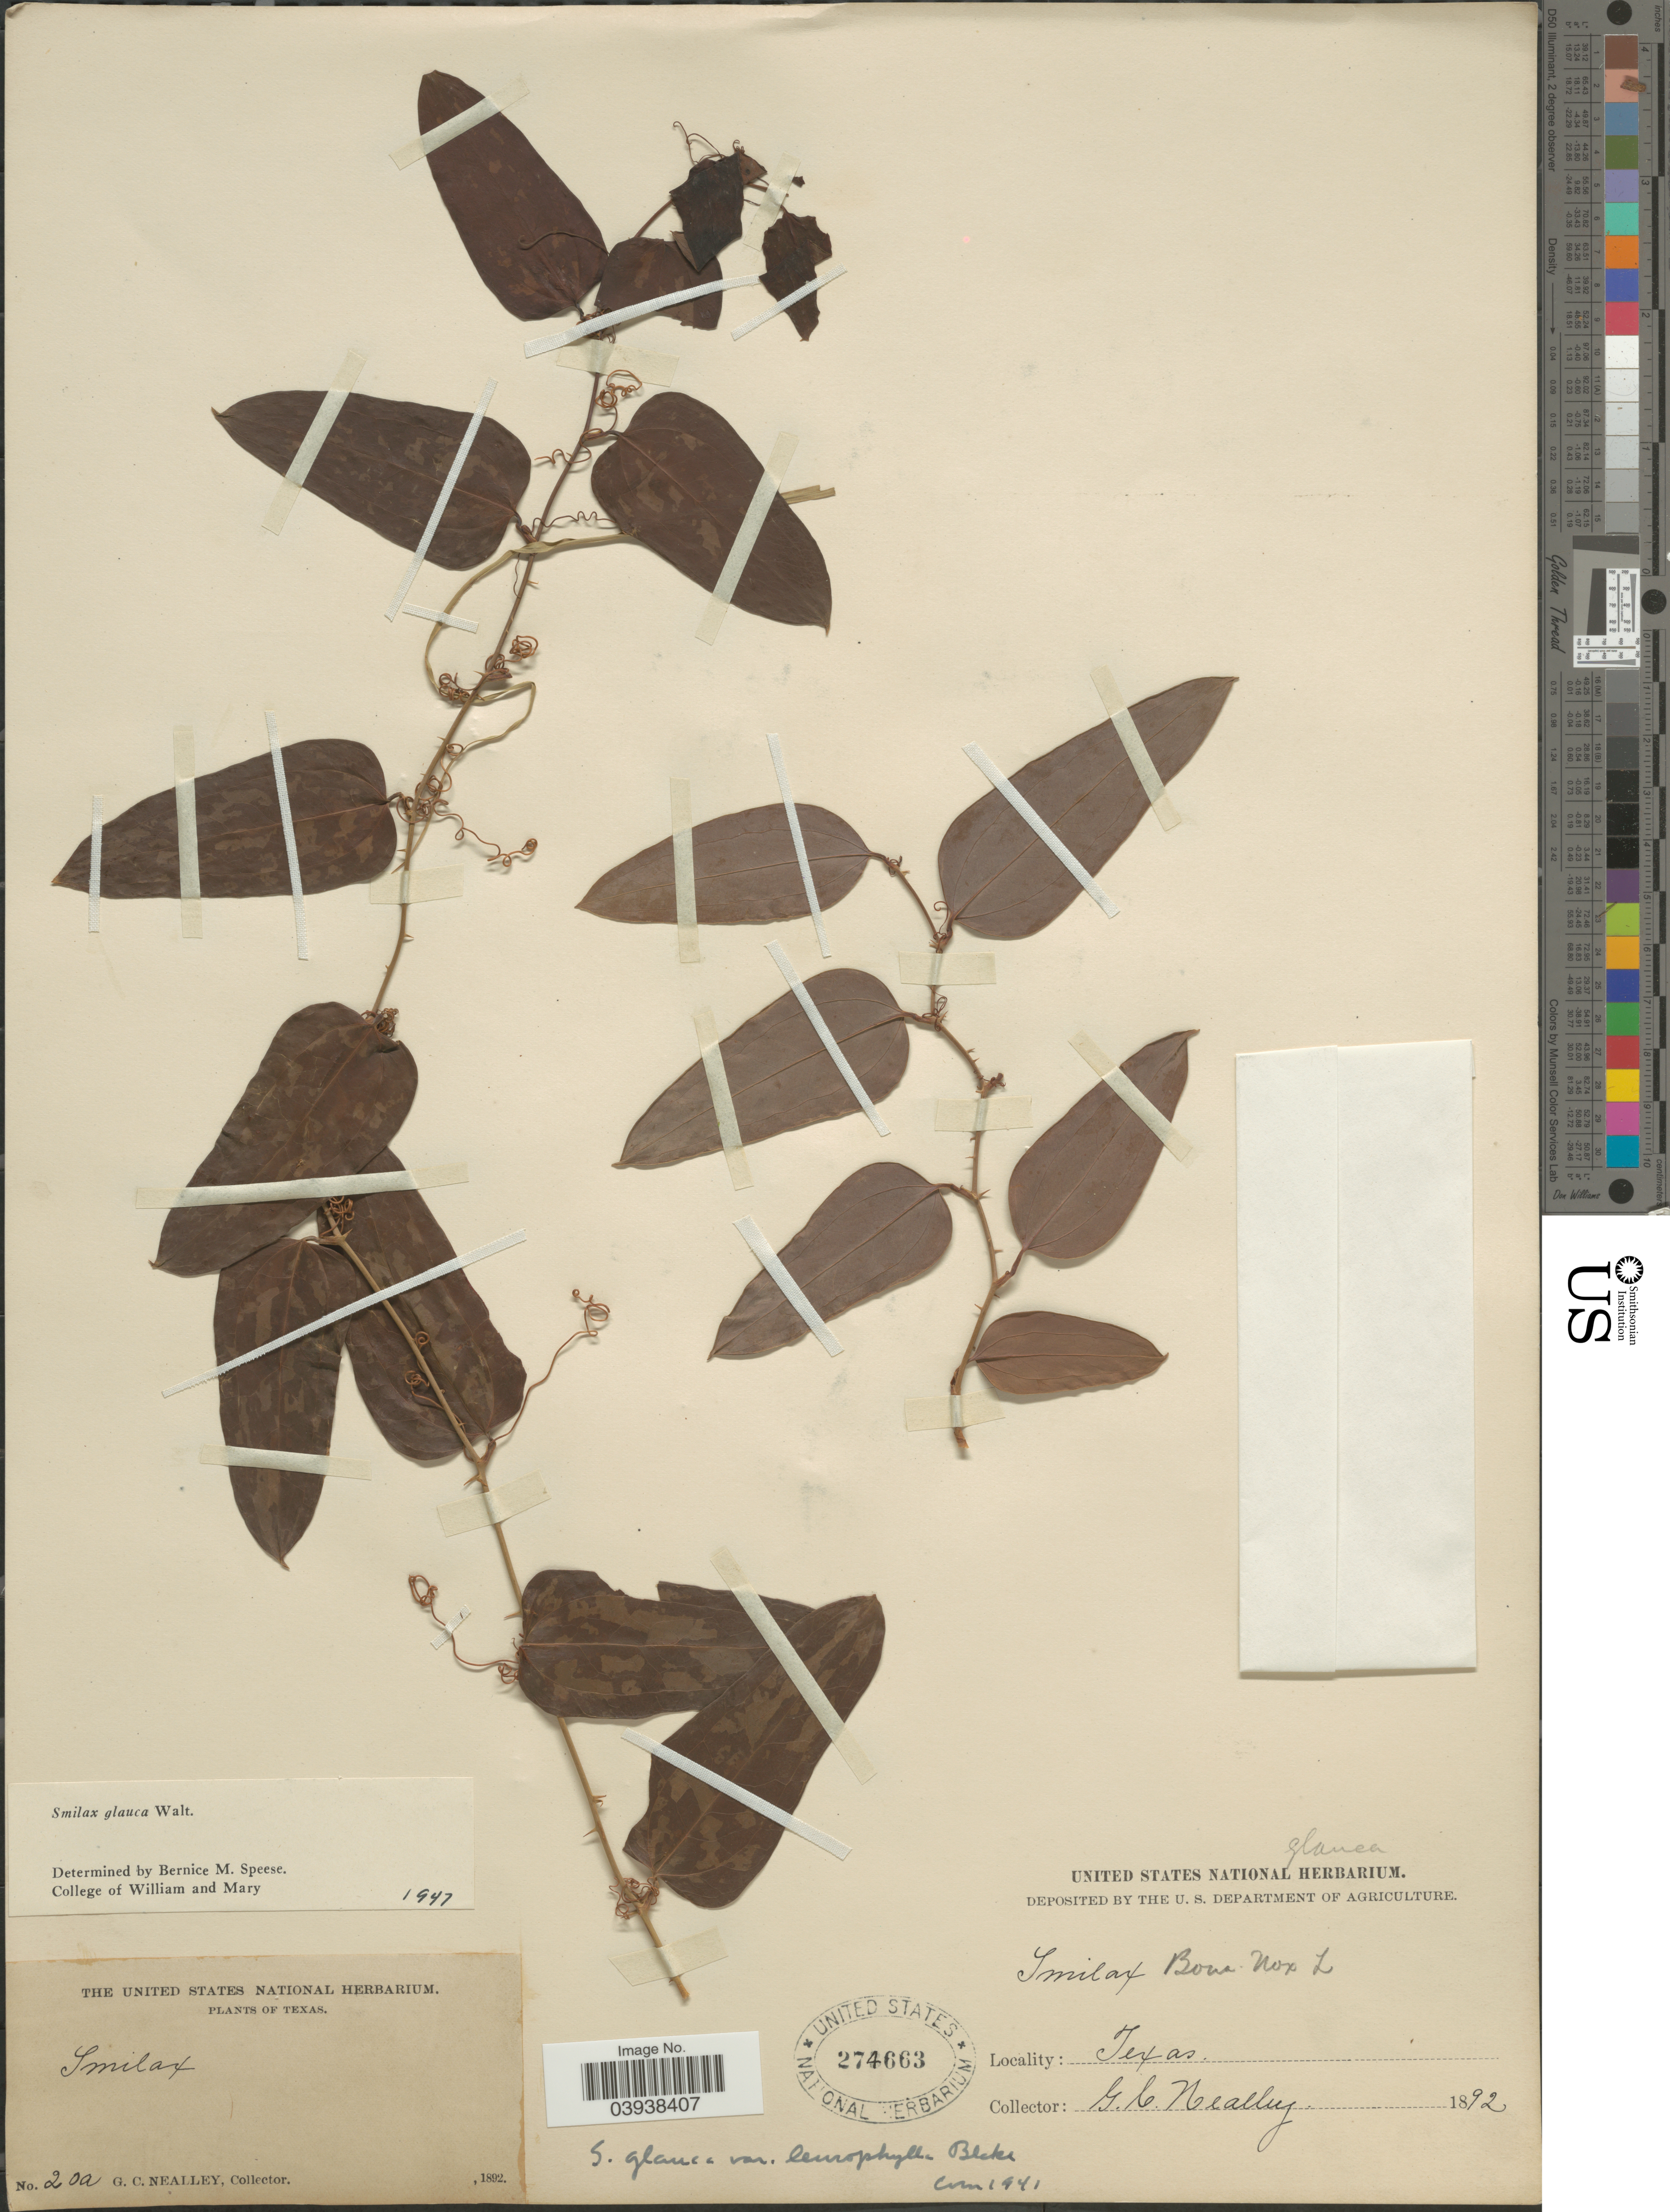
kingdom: Plantae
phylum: Tracheophyta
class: Liliopsida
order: Liliales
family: Smilacaceae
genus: Smilax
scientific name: Smilax glauca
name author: Walter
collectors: G. C. Nealley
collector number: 20a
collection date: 1892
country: United States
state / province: Texas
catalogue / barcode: US 274663